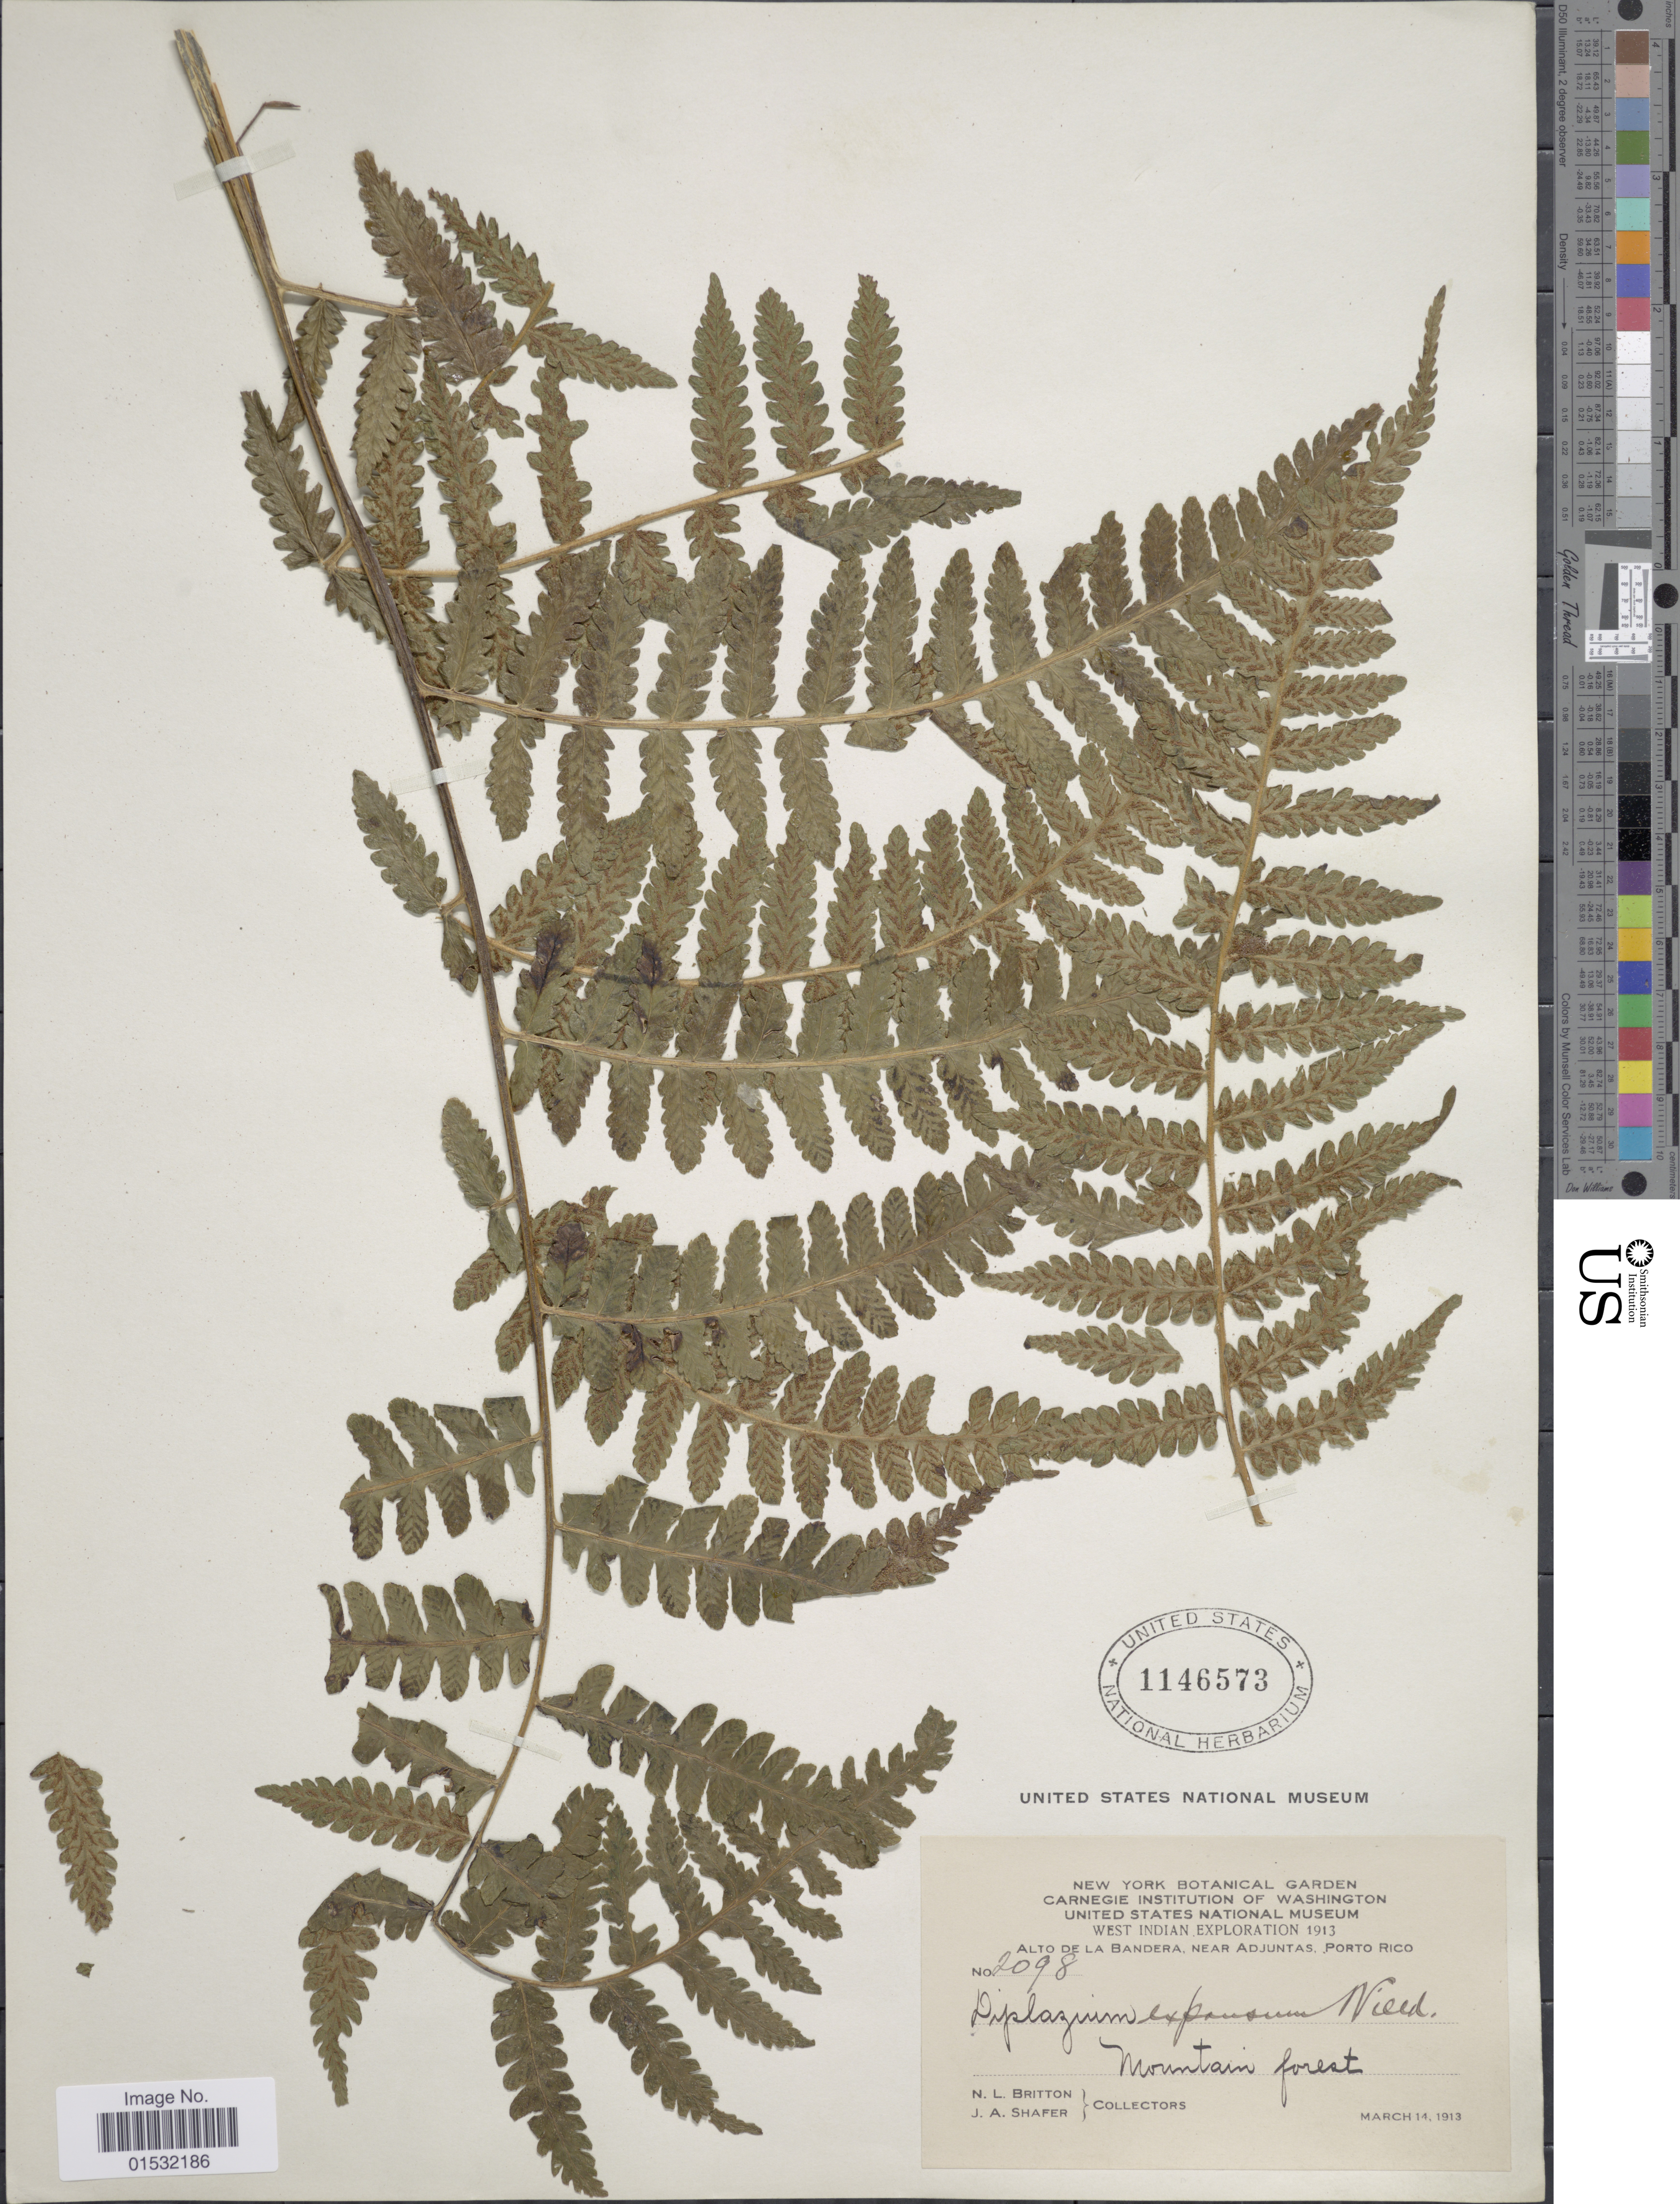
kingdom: Plantae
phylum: Tracheophyta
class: Polypodiopsida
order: Polypodiales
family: Athyriaceae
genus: Diplazium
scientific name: Diplazium fuertesii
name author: Brause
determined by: Sánchez, C.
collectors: N. Britton & J. A. Shafer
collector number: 2098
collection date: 1913-03-14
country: Puerto Rico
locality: West Indian Exploration. Alto de La Bandera, near Adjuntas, Porto Rico. Mountain forest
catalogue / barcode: US 1146573